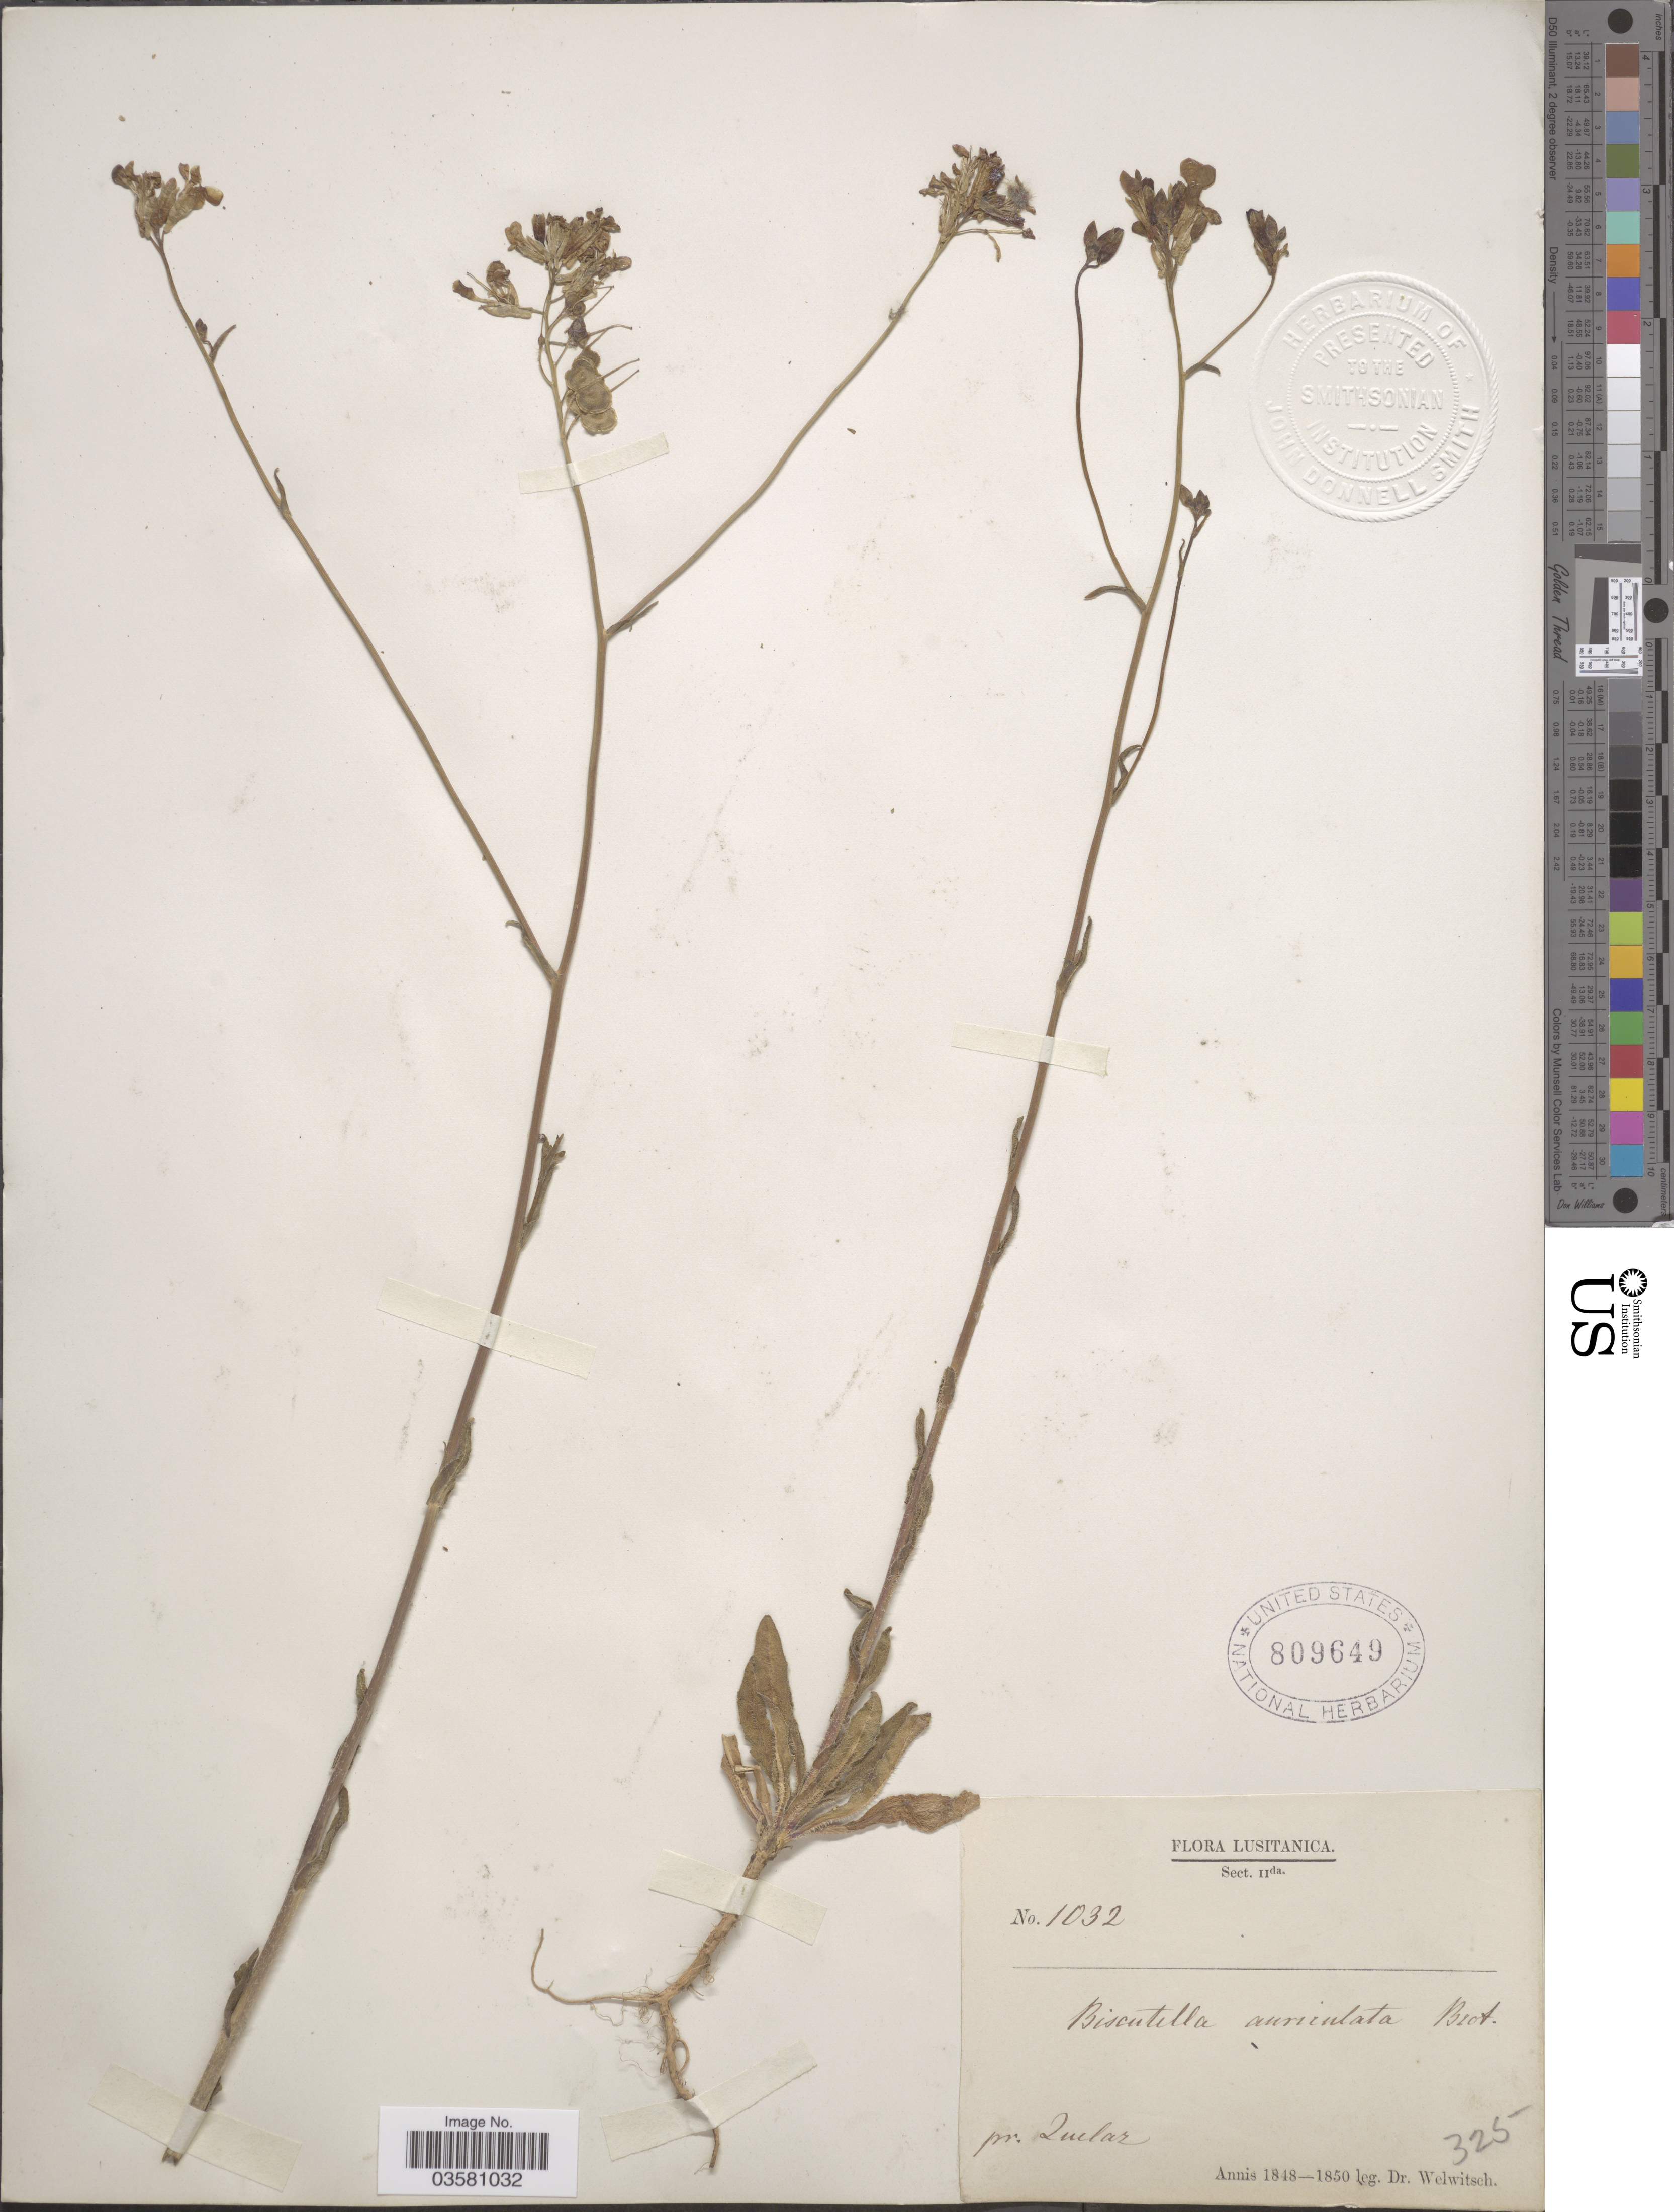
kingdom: Plantae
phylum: Tracheophyta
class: Magnoliopsida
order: Brassicales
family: Brassicaceae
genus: Biscutella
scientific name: Biscutella auriculata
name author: L.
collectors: -. Welwitsch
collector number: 1032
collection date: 1848/1850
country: Portugal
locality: Lusitanica. pr. Quilar [interpreted].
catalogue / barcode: US 809649